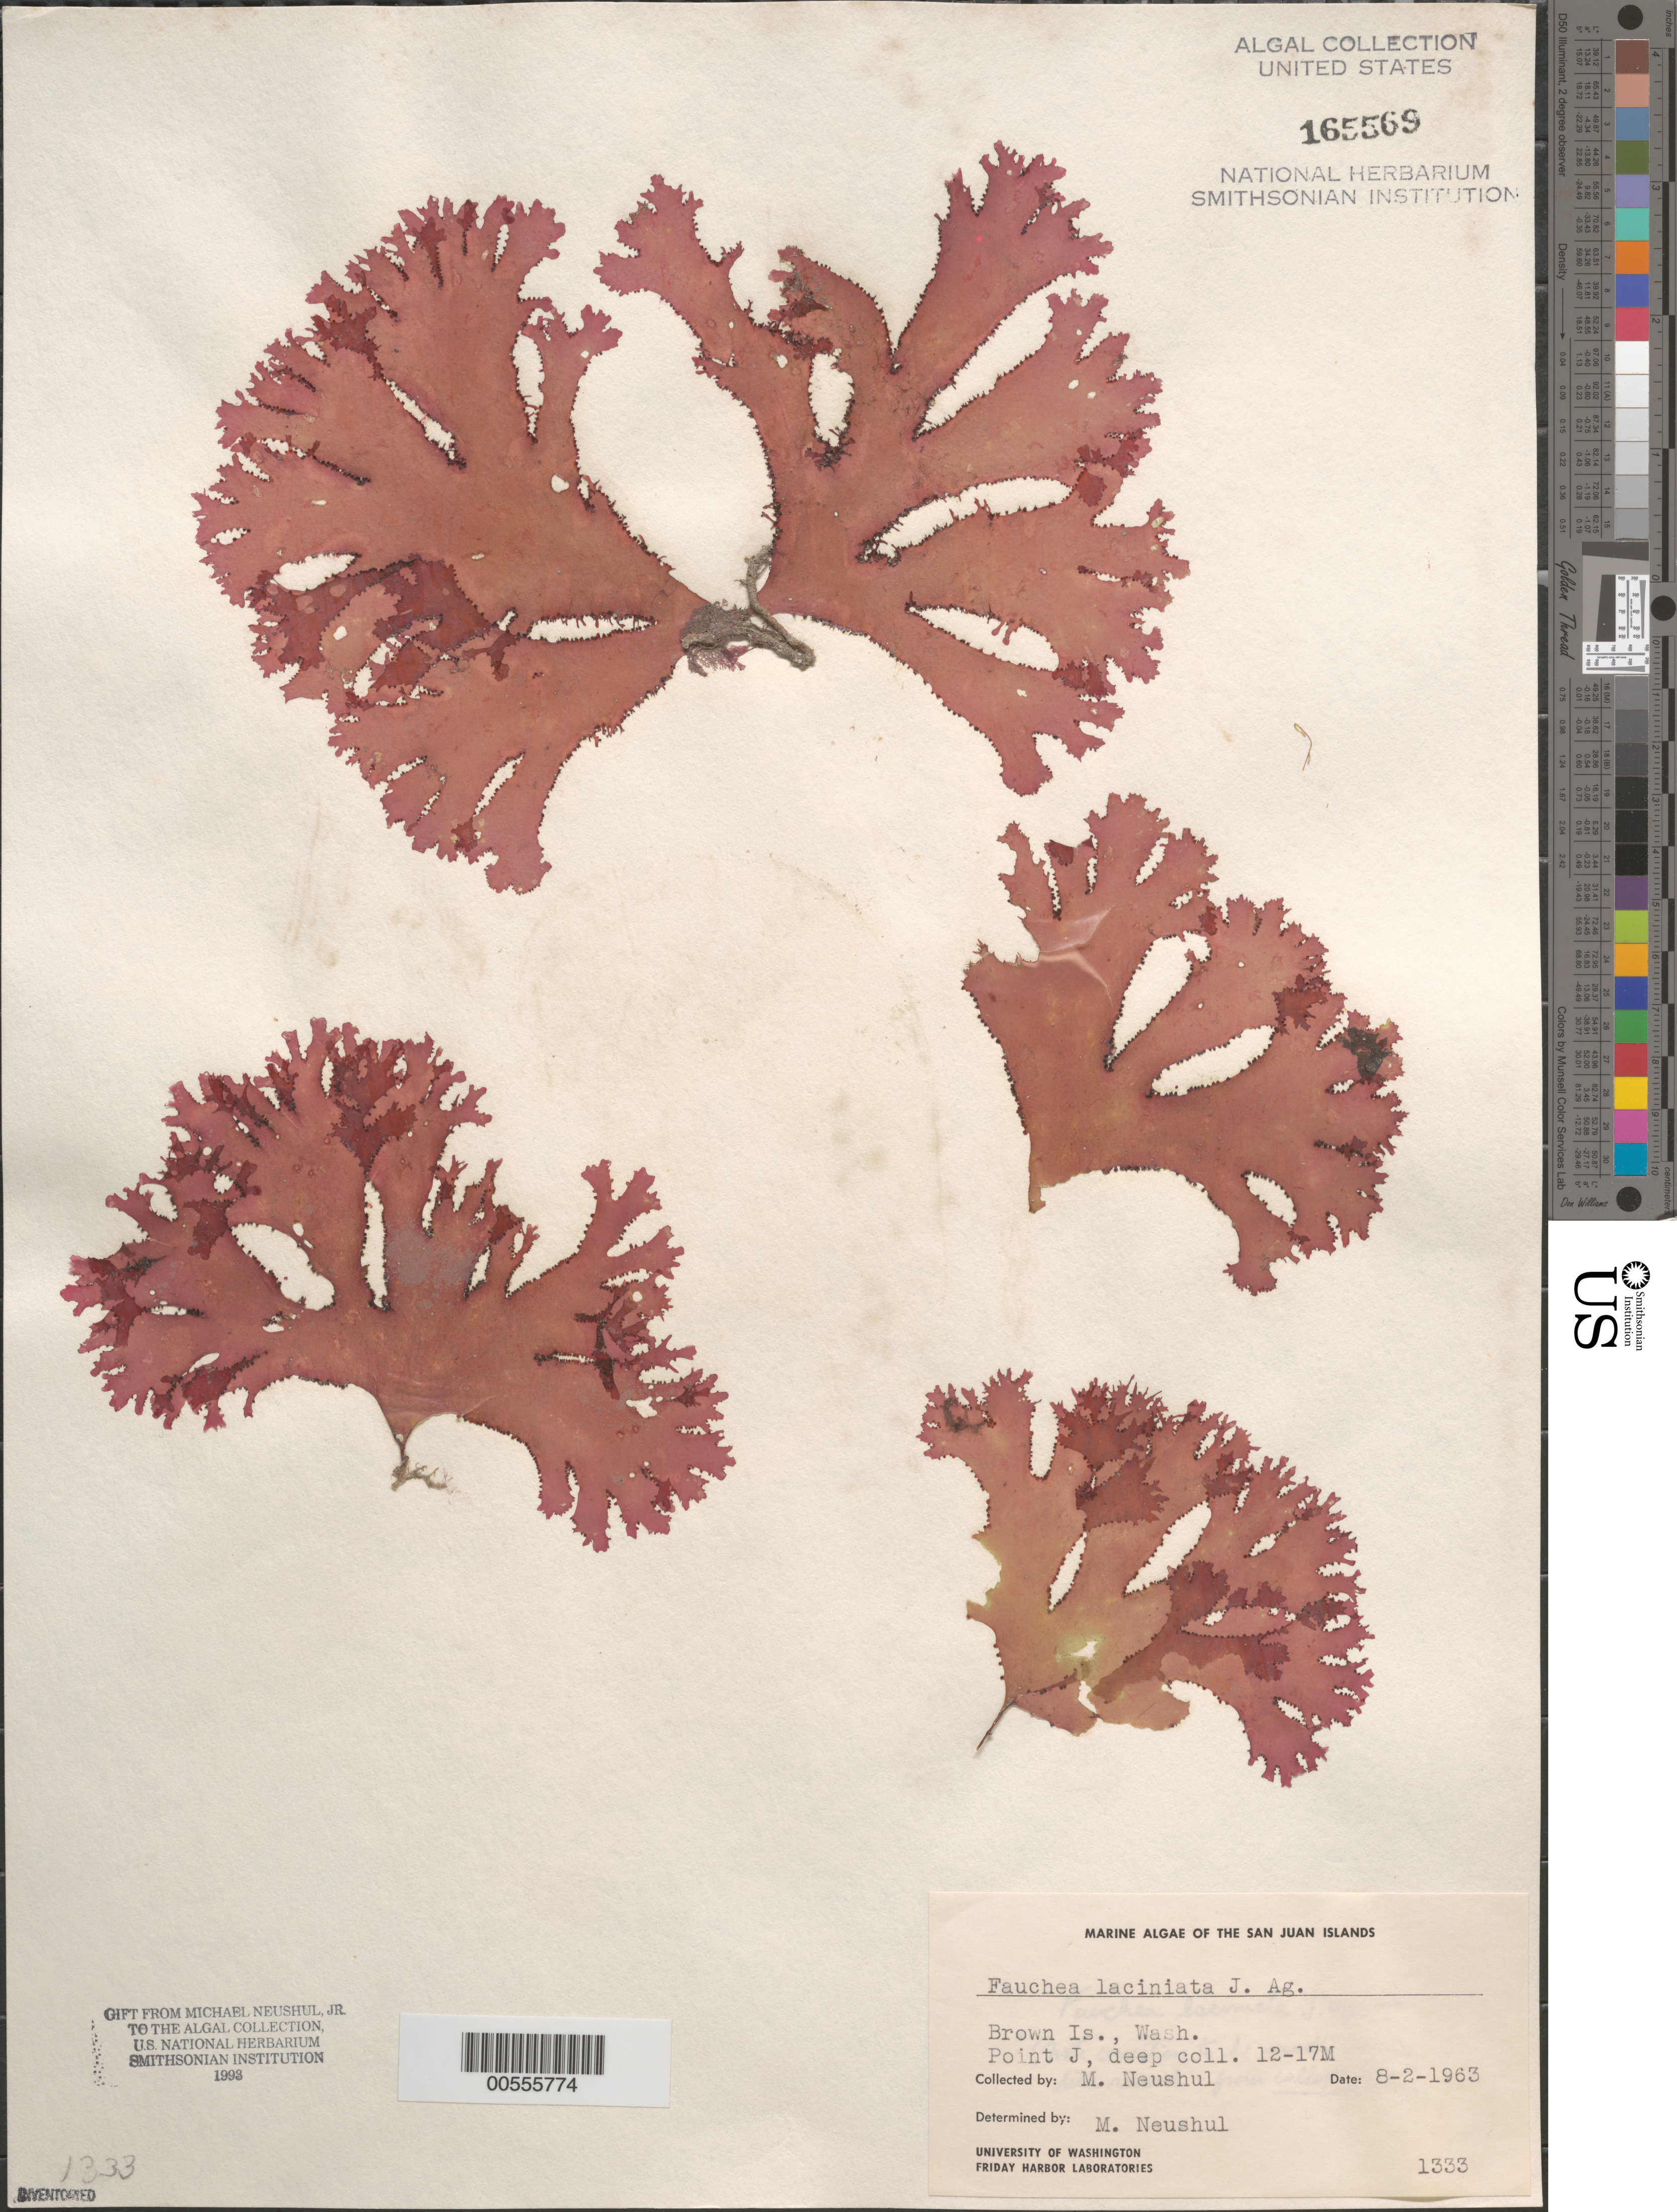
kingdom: Plantae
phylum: Rhodophyta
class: Florideophyceae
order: Rhodymeniales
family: Faucheaceae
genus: Gloiocladia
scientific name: Gloiocladia laciniata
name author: (J. Agardh) Rodríguez-Prieto & N. Sánchez in Rodríguez-Prieto et al.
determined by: Algae name updating Project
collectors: M. Neushul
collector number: Neushul 1333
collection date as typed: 02 Aug 1963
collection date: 1963-08-02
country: United States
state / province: Washington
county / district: San Juan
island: Brown Island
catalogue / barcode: US 165569